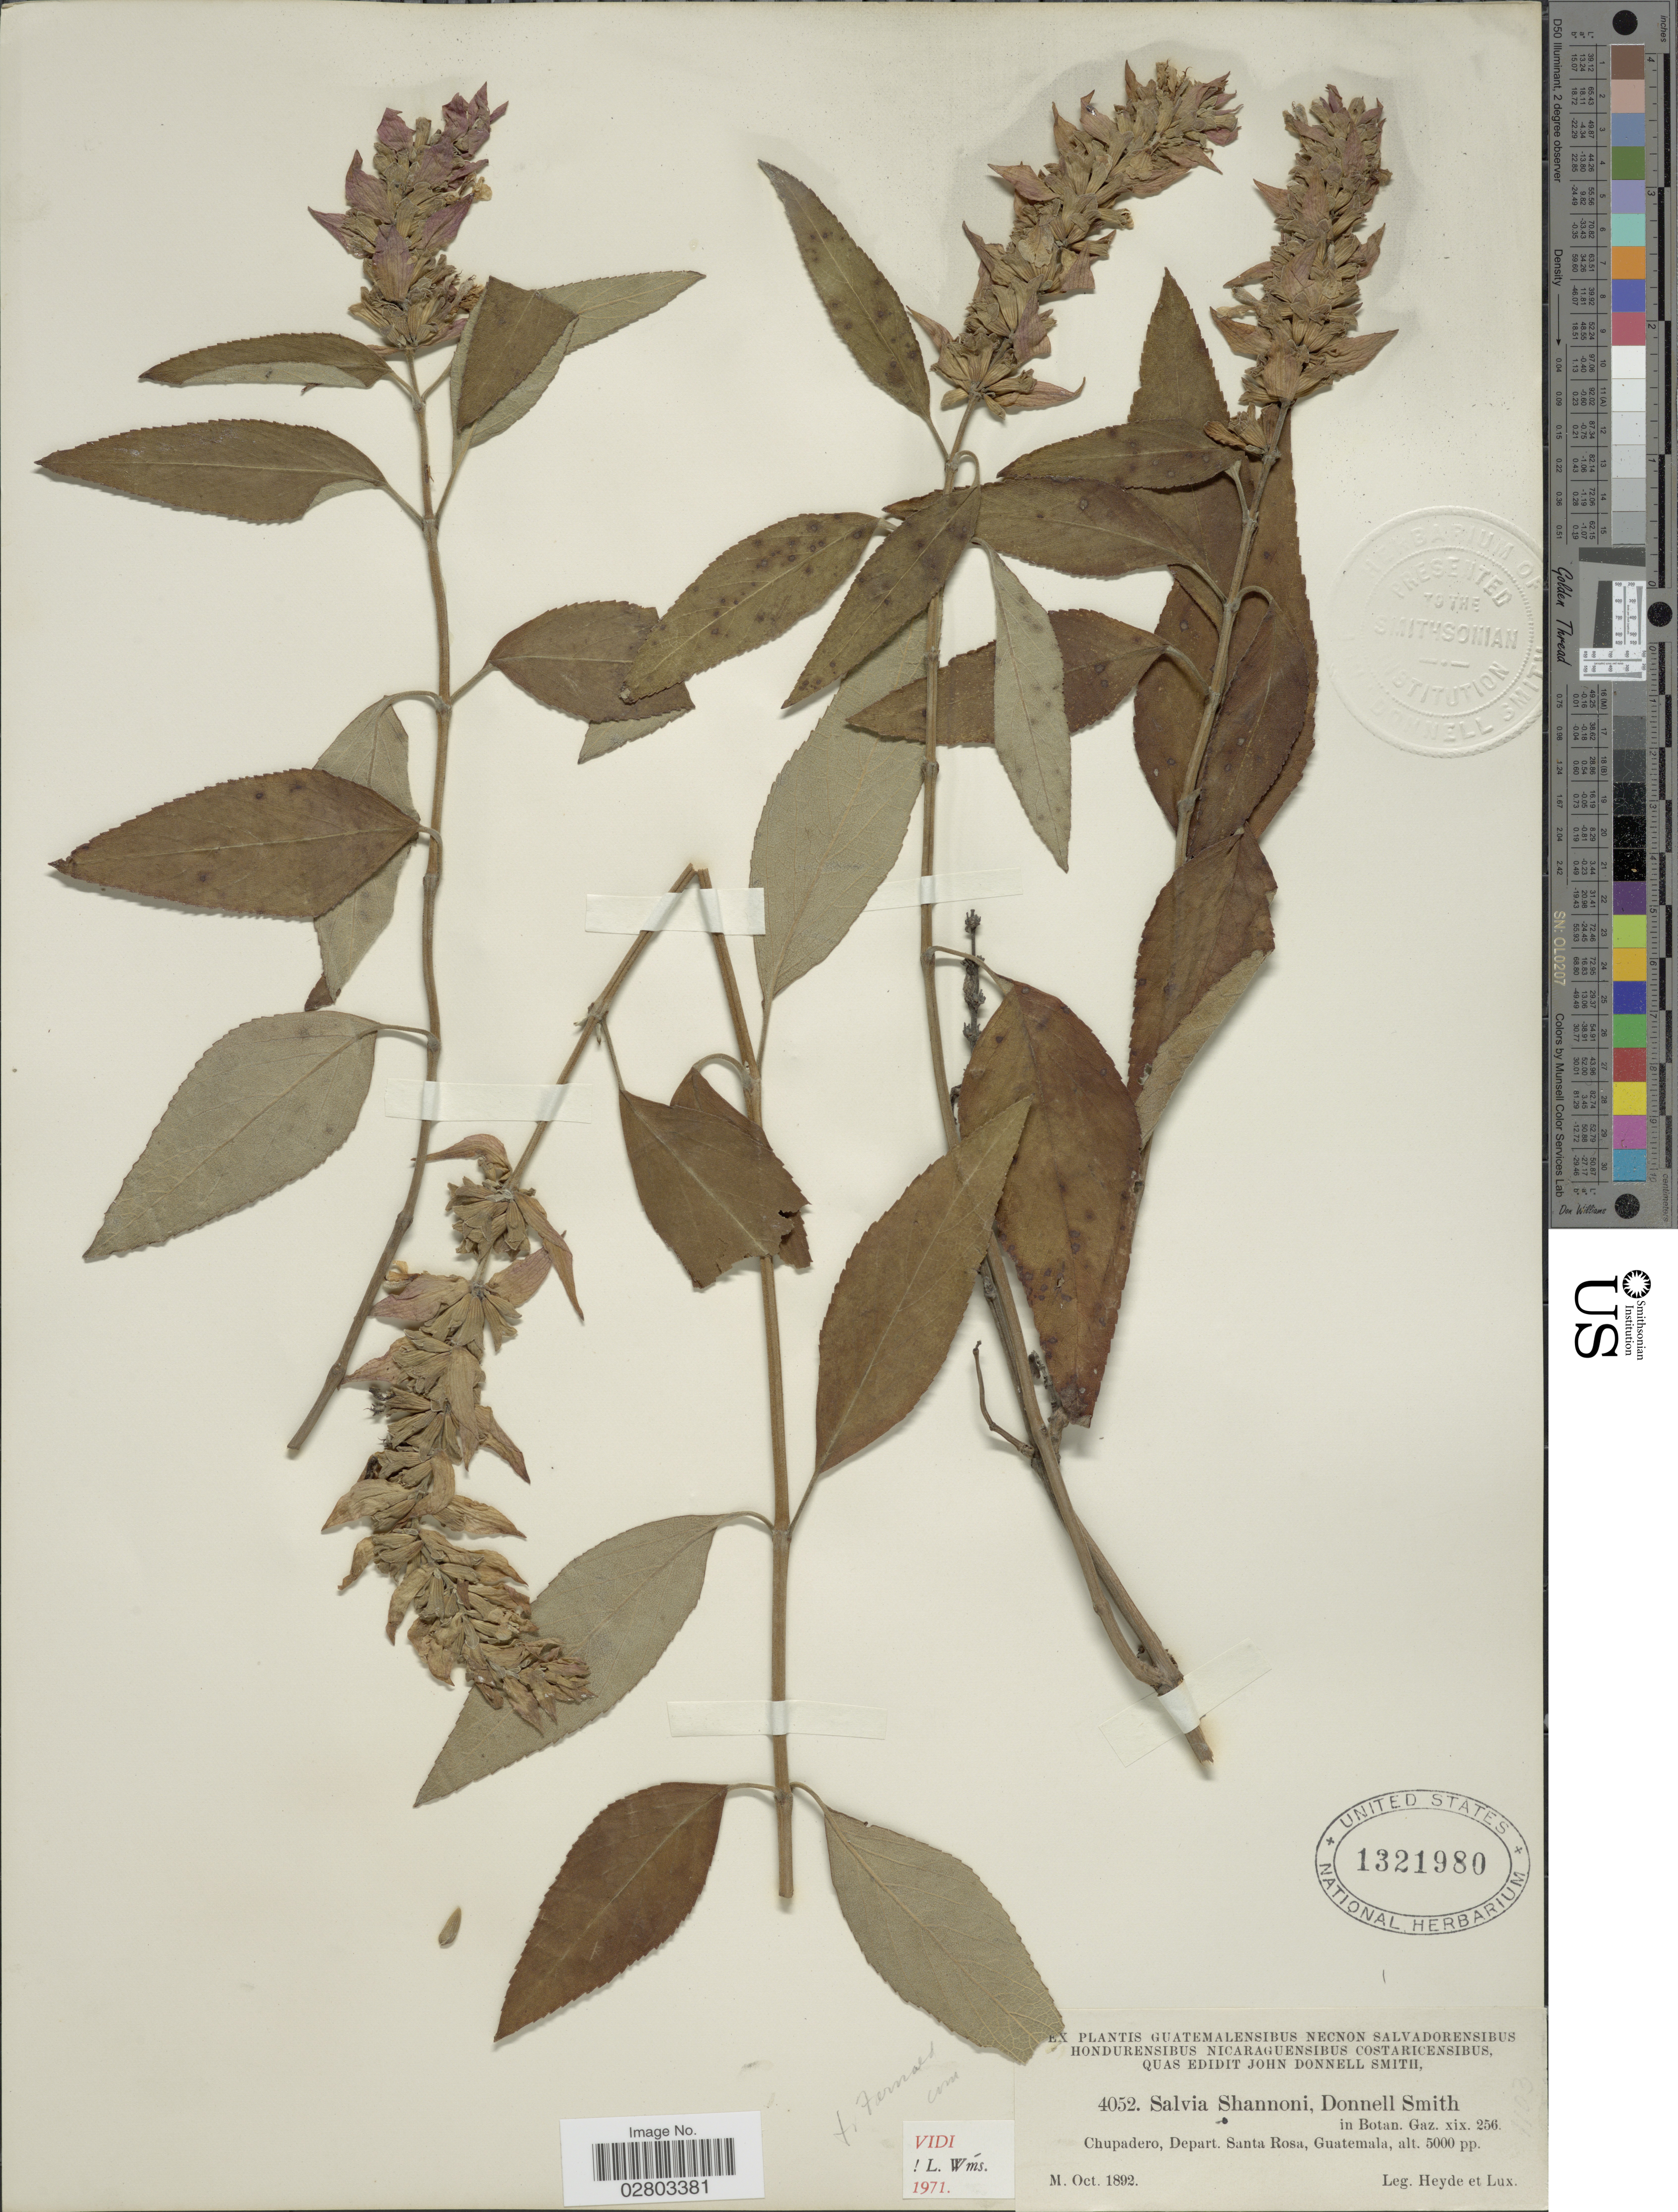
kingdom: Plantae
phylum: Tracheophyta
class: Magnoliopsida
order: Lamiales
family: Lamiaceae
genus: Salvia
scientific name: Salvia shannoni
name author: Donn. Sm.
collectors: Heyde & Lux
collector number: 4052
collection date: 1892-10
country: Guatemala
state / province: Santa Rosa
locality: Chupadero, Depart. Santa Rosa.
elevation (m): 1524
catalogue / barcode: US 1321980